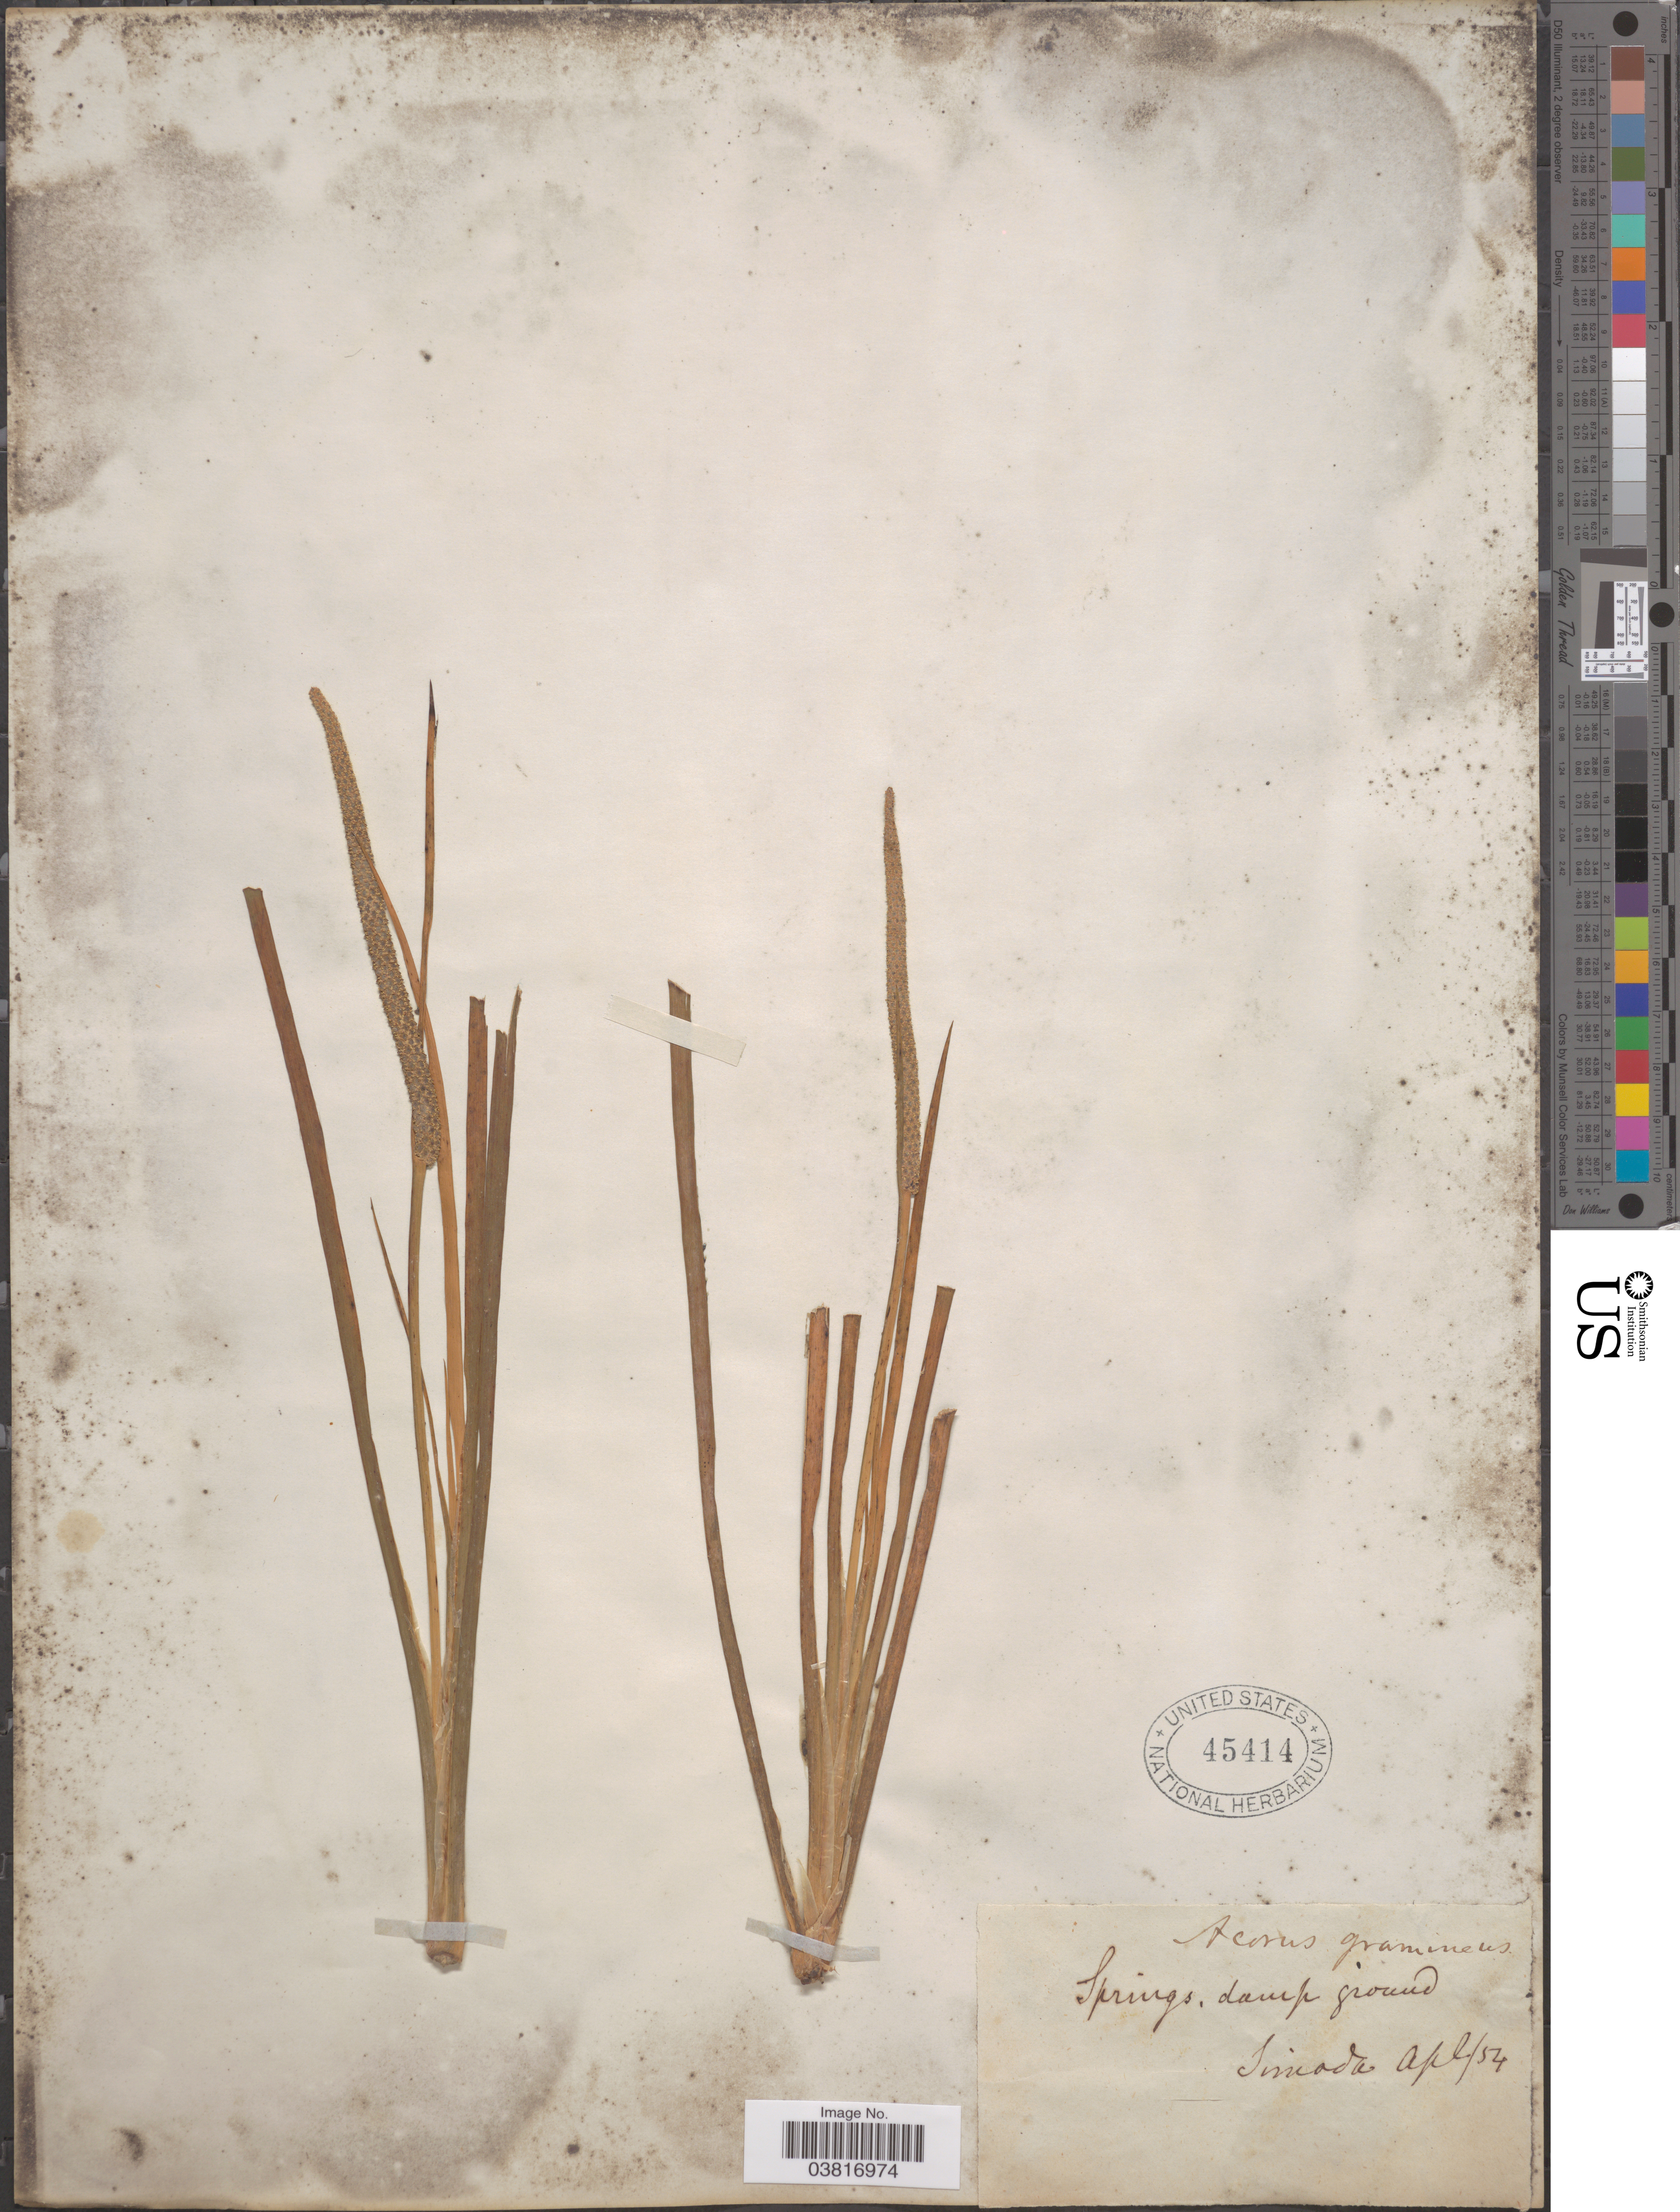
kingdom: Plantae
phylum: Tracheophyta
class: Liliopsida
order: Acorales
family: Acoraceae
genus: Acorus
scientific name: Acorus gramineus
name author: Sol. ex Aiton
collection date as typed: Transcribed d/m/y: /4/54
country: Japan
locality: Simoda.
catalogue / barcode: US 45414